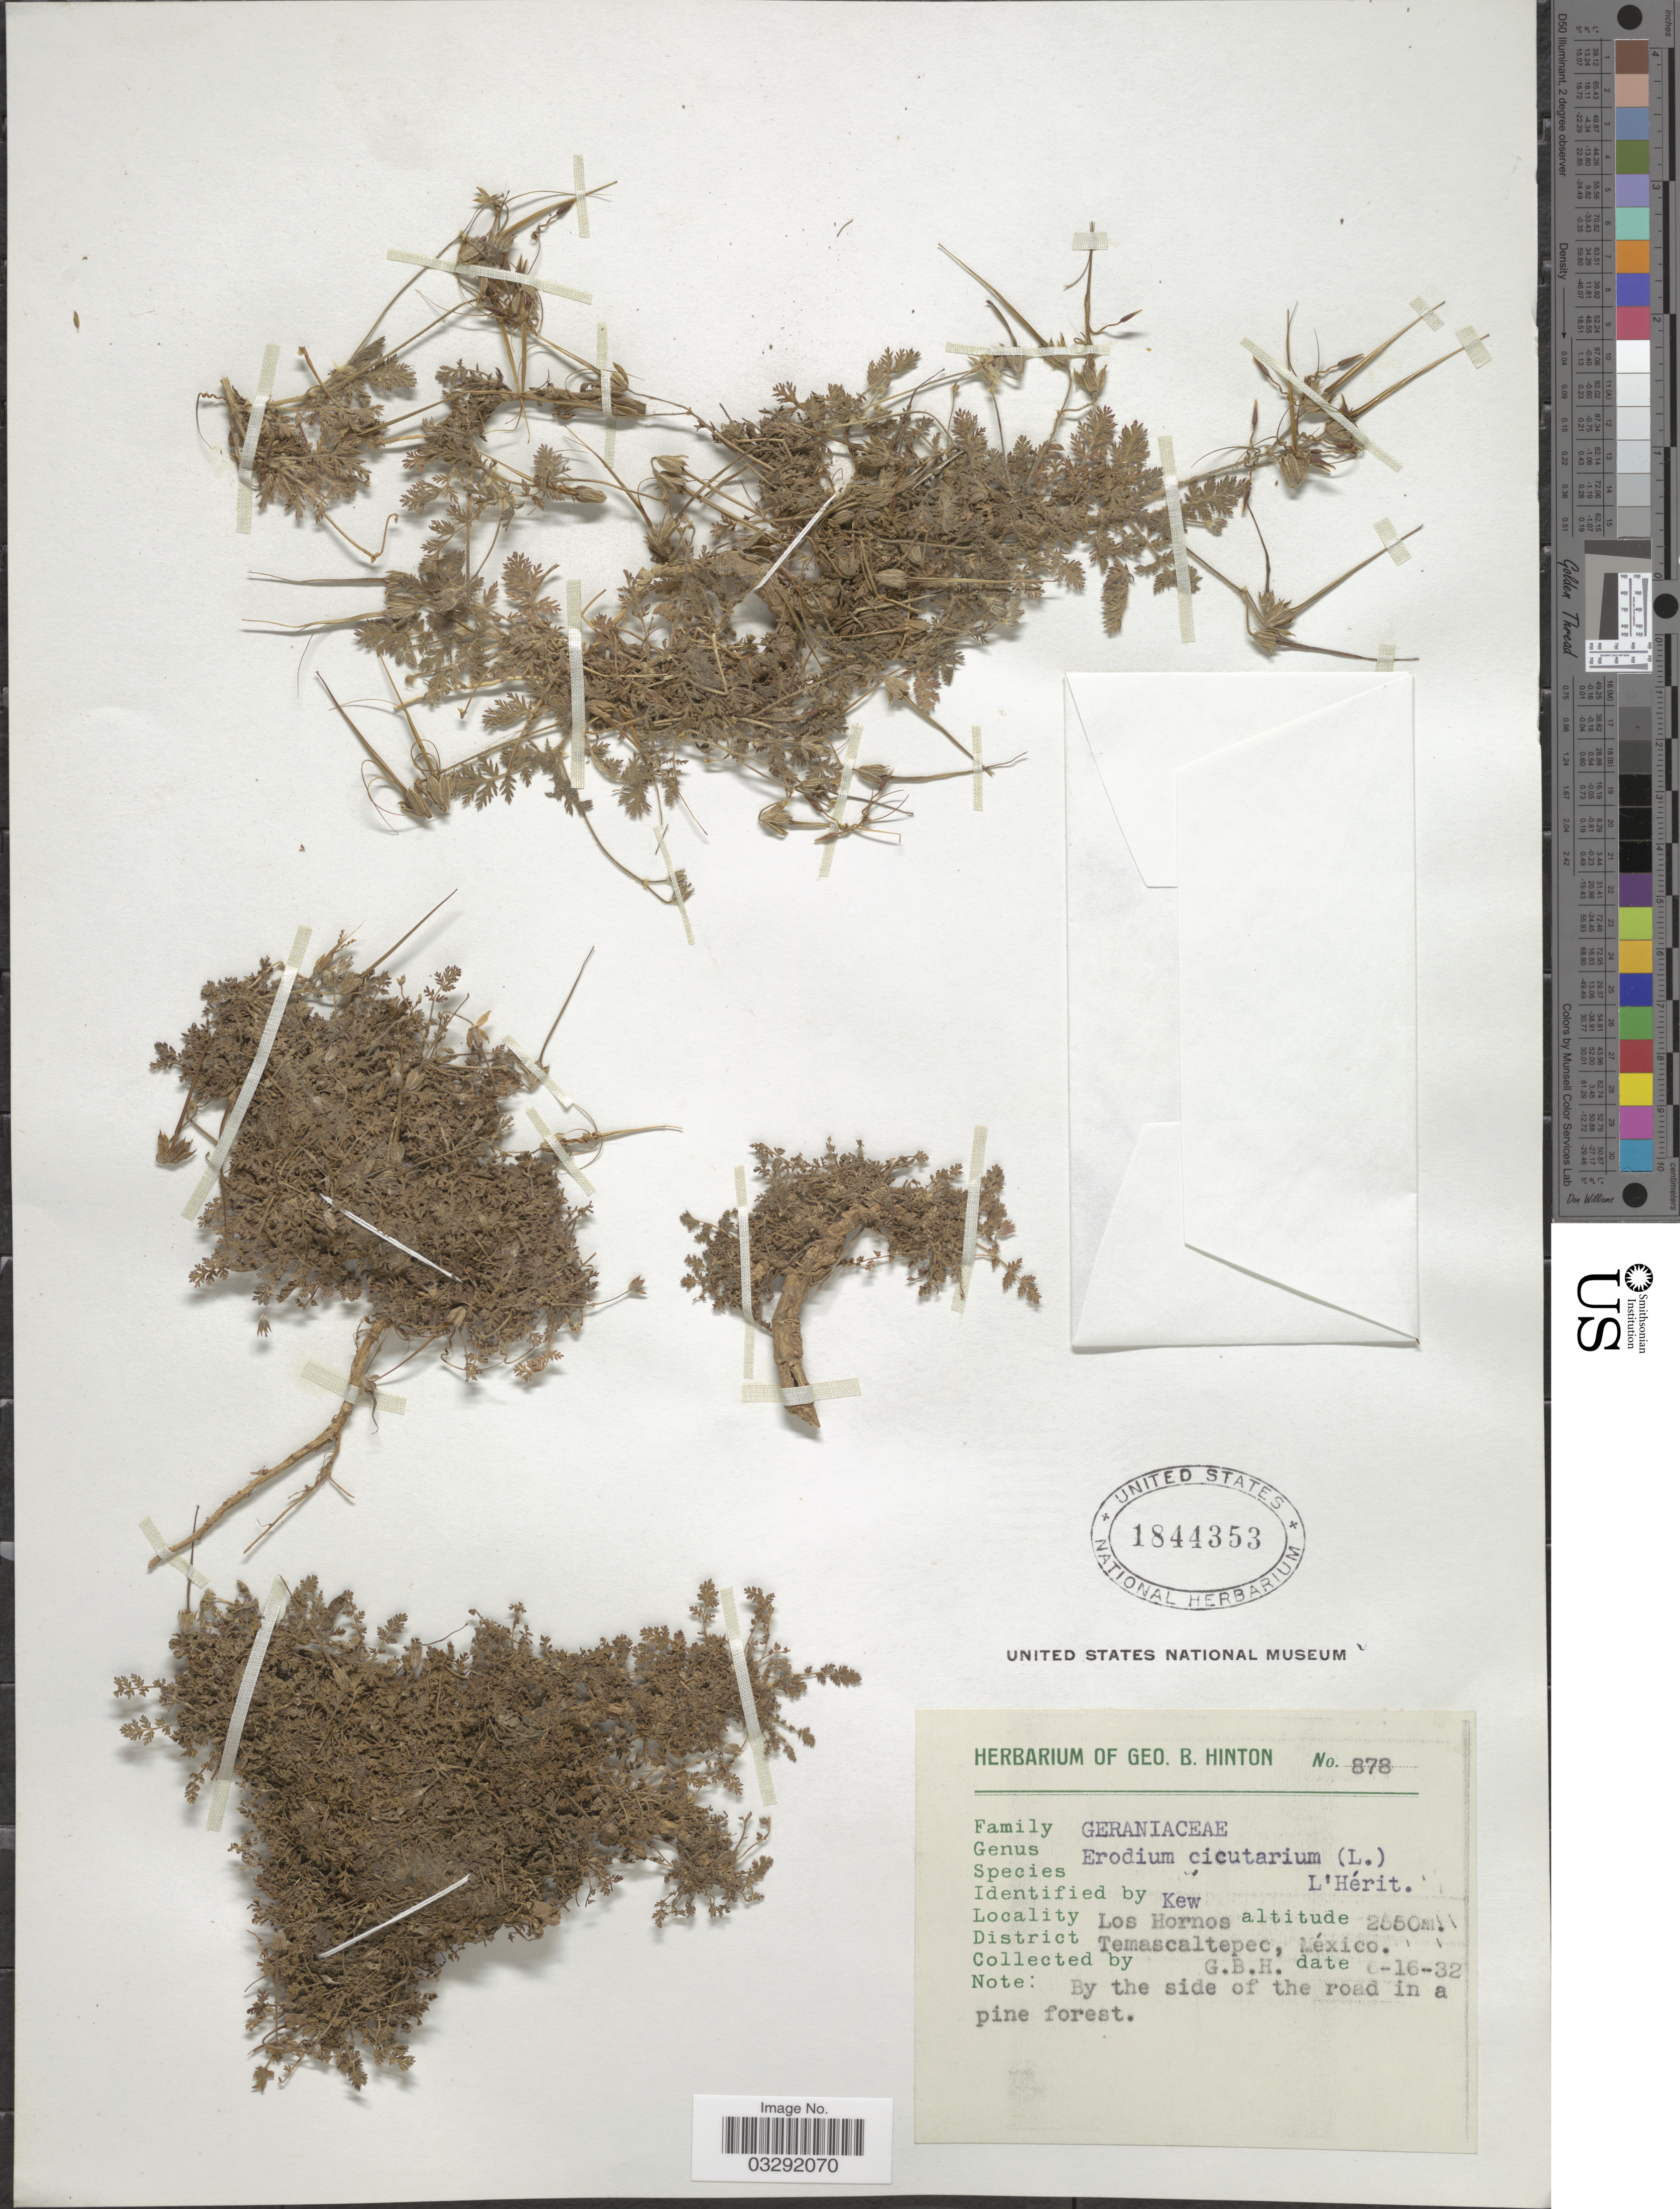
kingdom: Plantae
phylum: Tracheophyta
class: Magnoliopsida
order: Geraniales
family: Geraniaceae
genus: Erodium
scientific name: Erodium cicutarium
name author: (L.) L'Hér.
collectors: G. B. Hinton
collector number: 878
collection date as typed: Transcribed d/m/y: 16/6/32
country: Mexico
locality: Los Hornos. District Temascaltepec.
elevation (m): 2550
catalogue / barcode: US 1844353